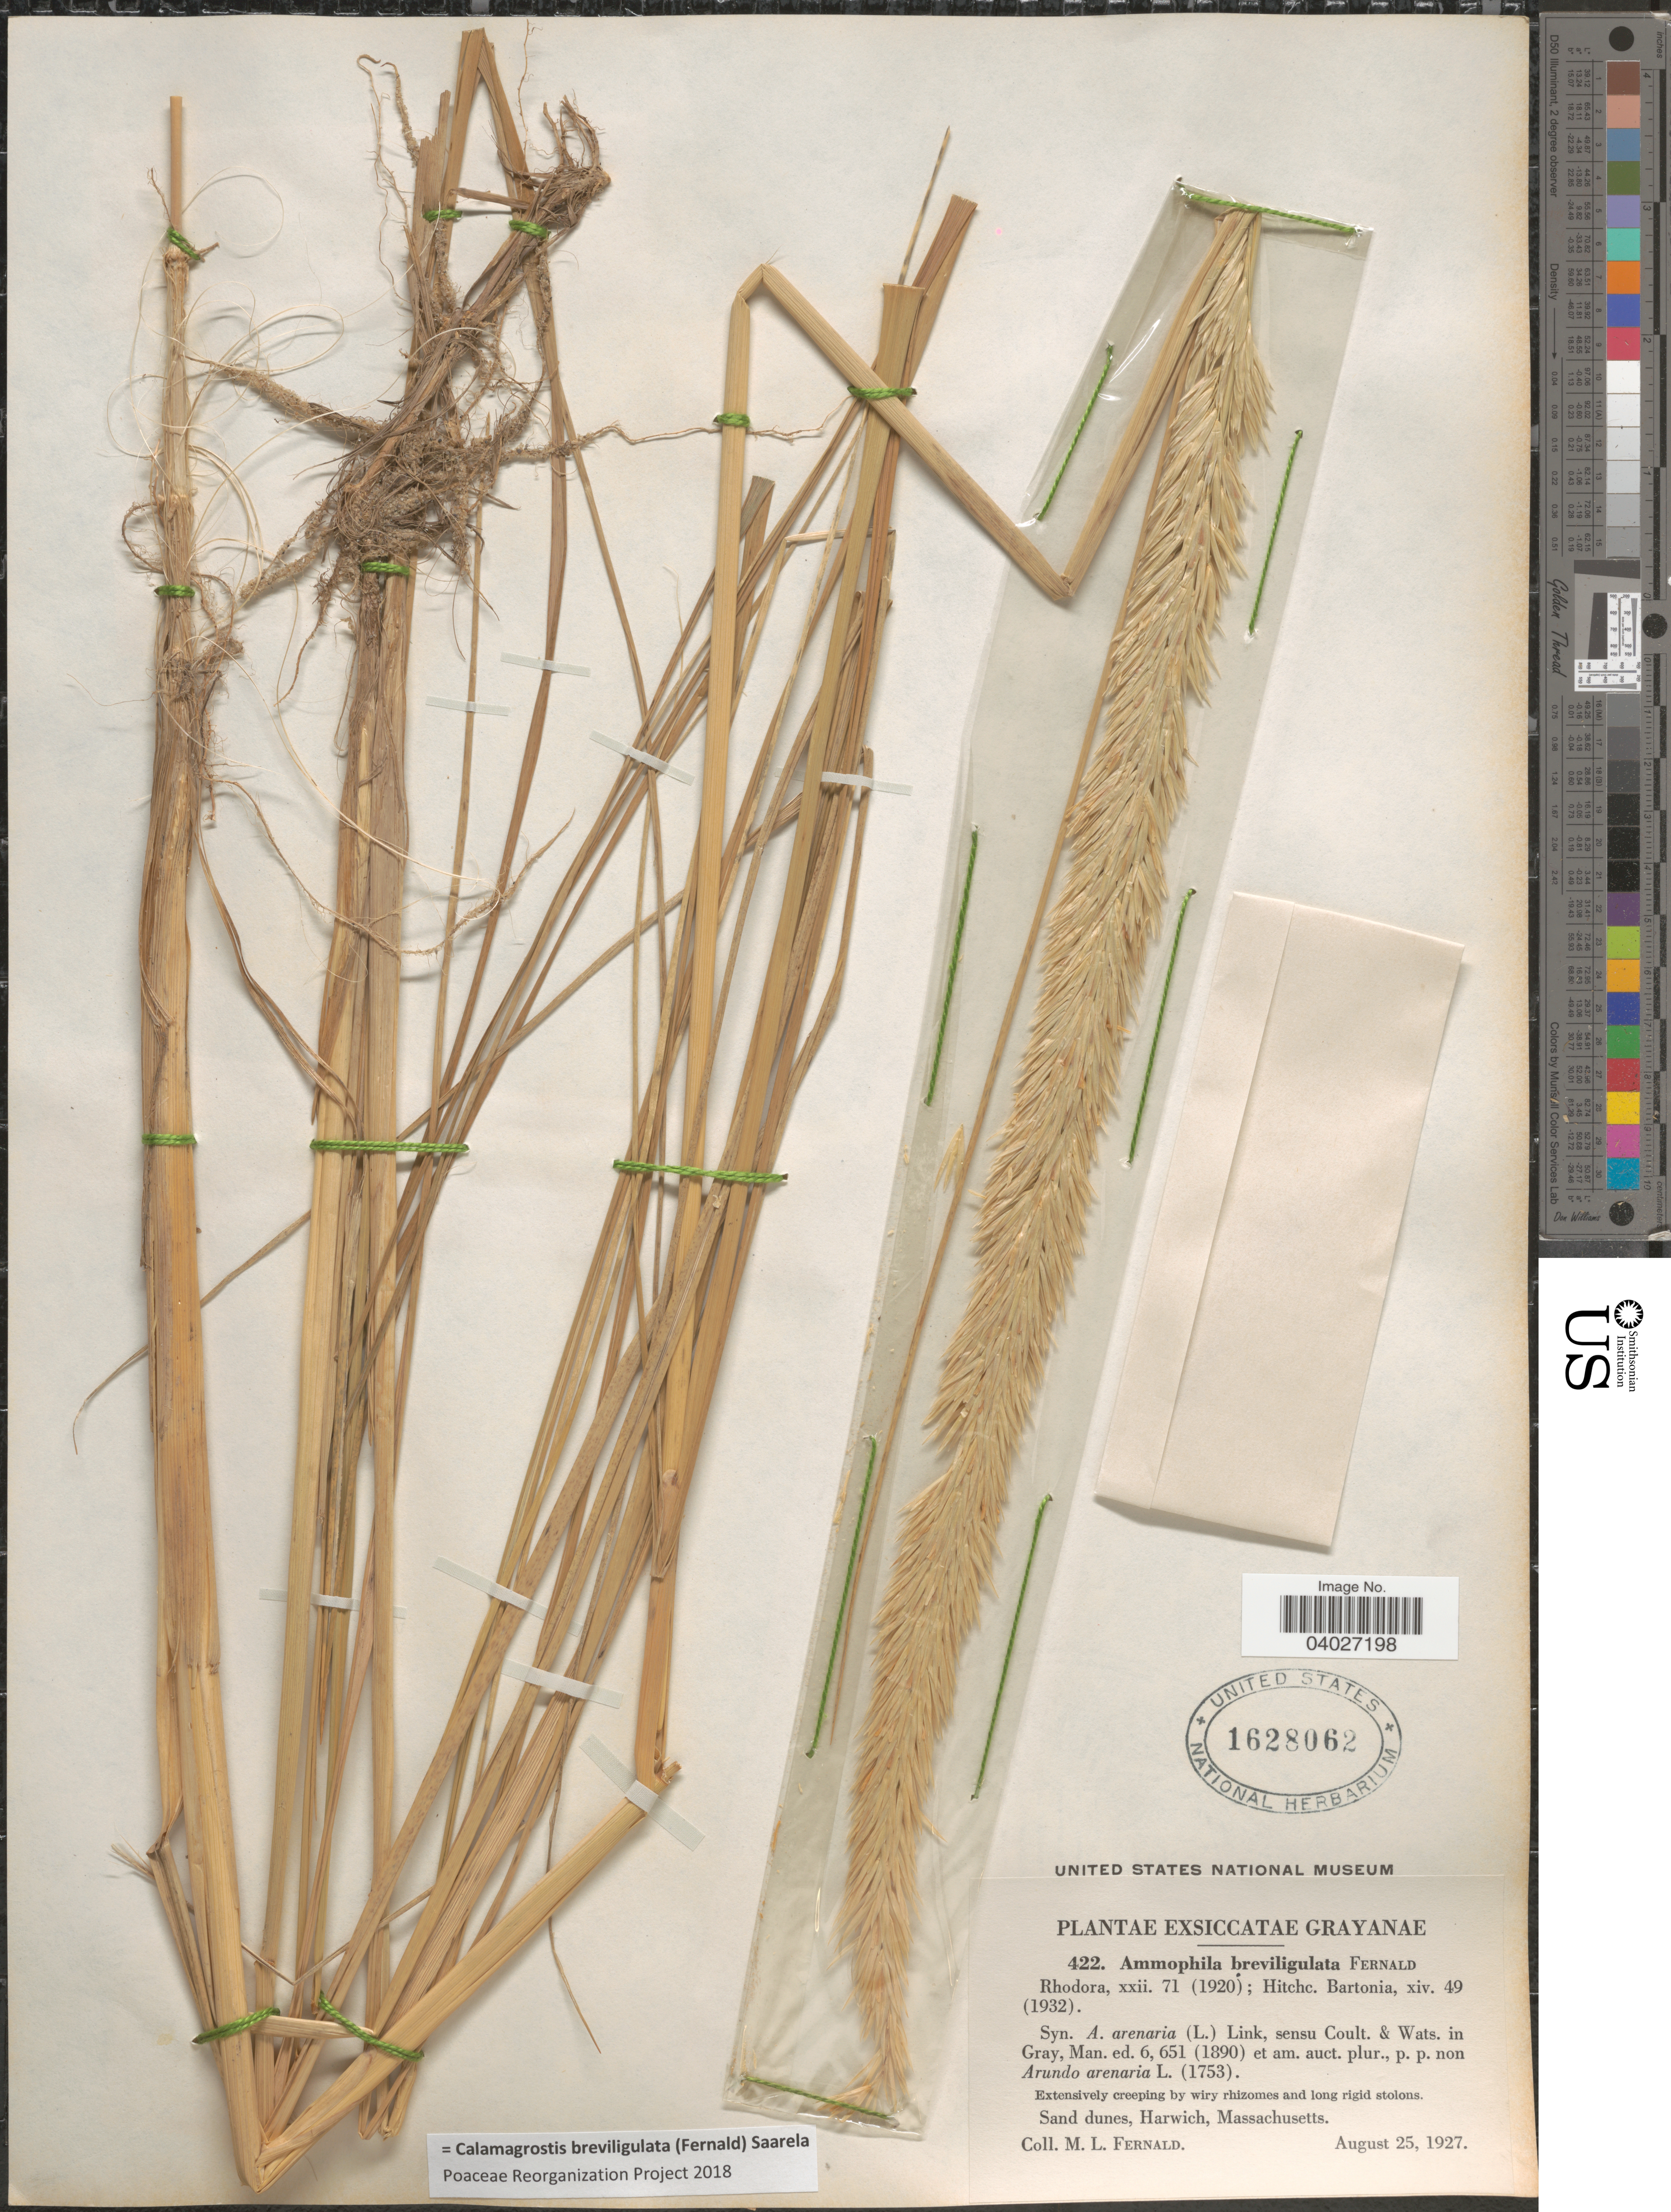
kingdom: Plantae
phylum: Tracheophyta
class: Liliopsida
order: Poales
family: Poaceae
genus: Calamagrostis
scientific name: Calamagrostis breviligulata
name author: (Fernald) Saarela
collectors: M. L. Fernald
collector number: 422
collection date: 1927-08-25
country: United States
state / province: Massachusetts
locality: Sand dunes, Harwich.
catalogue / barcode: US 1628062